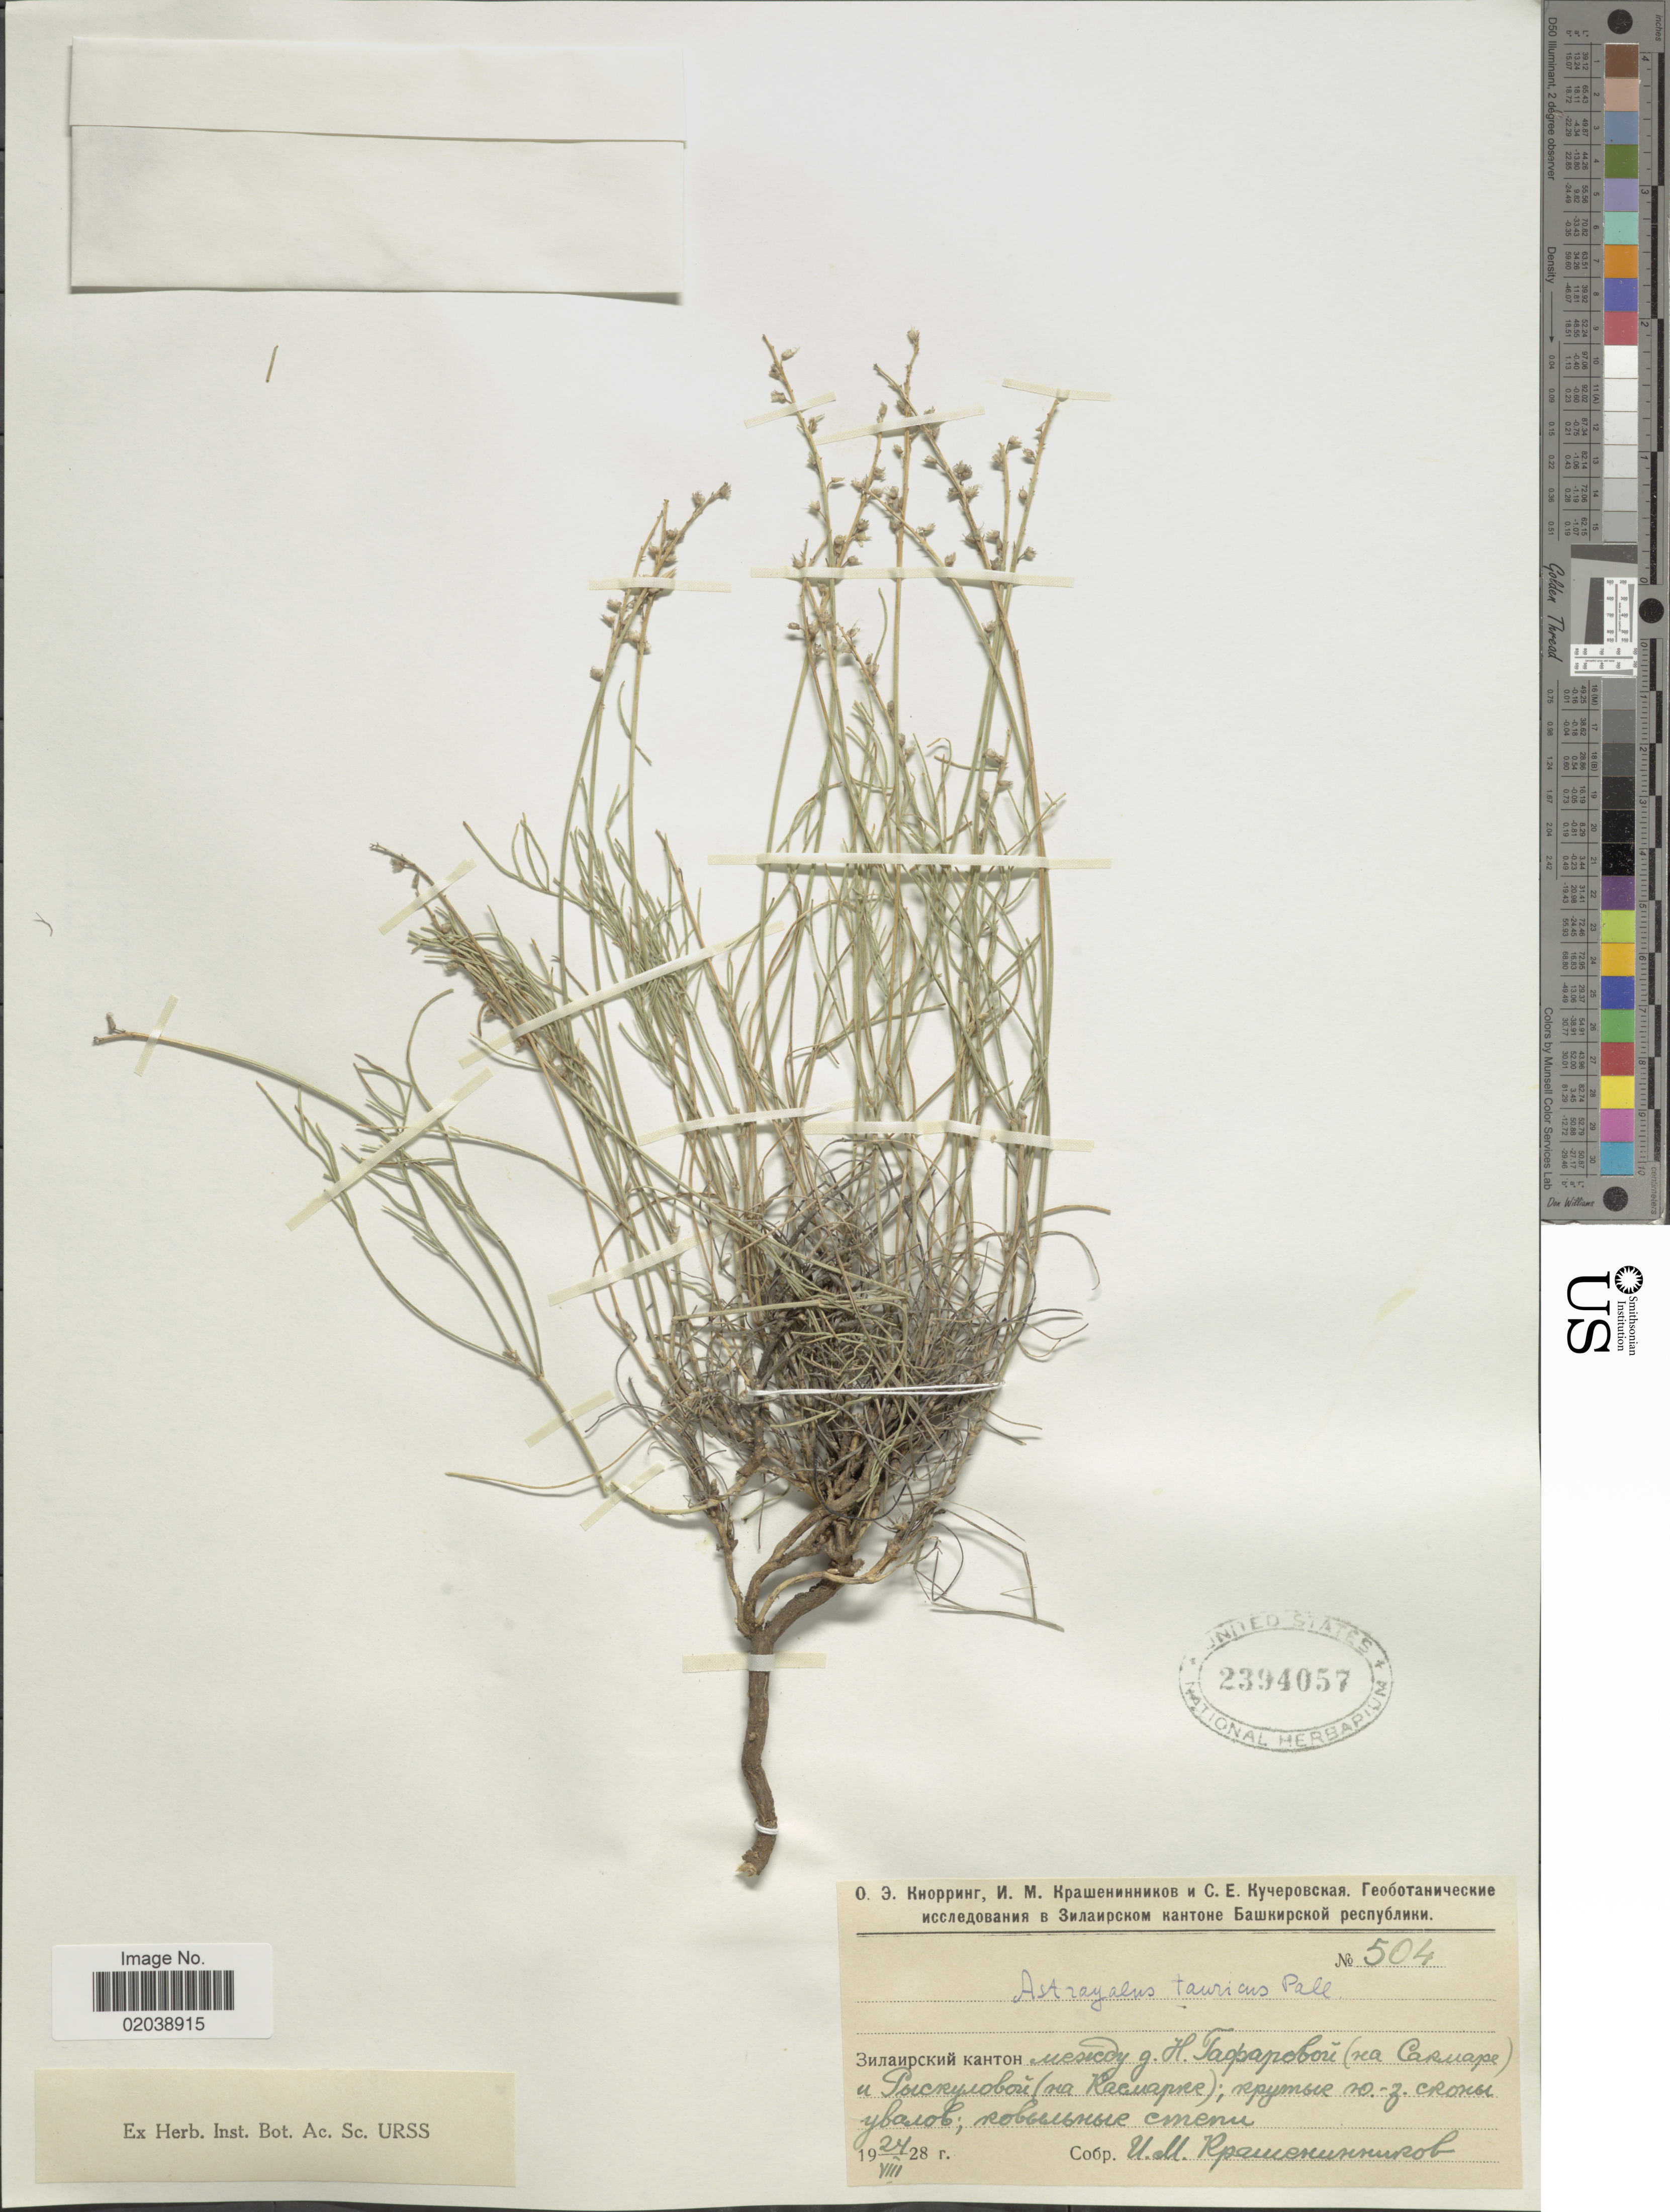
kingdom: Plantae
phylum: Tracheophyta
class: Magnoliopsida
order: Fabales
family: Fabaceae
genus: Astragalus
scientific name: Astragalus tauricus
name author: Pall.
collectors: I. Krascheninnikov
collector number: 504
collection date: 1928-08-24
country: Russian Federation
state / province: Bashkortostan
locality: Zilair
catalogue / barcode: US 2394057